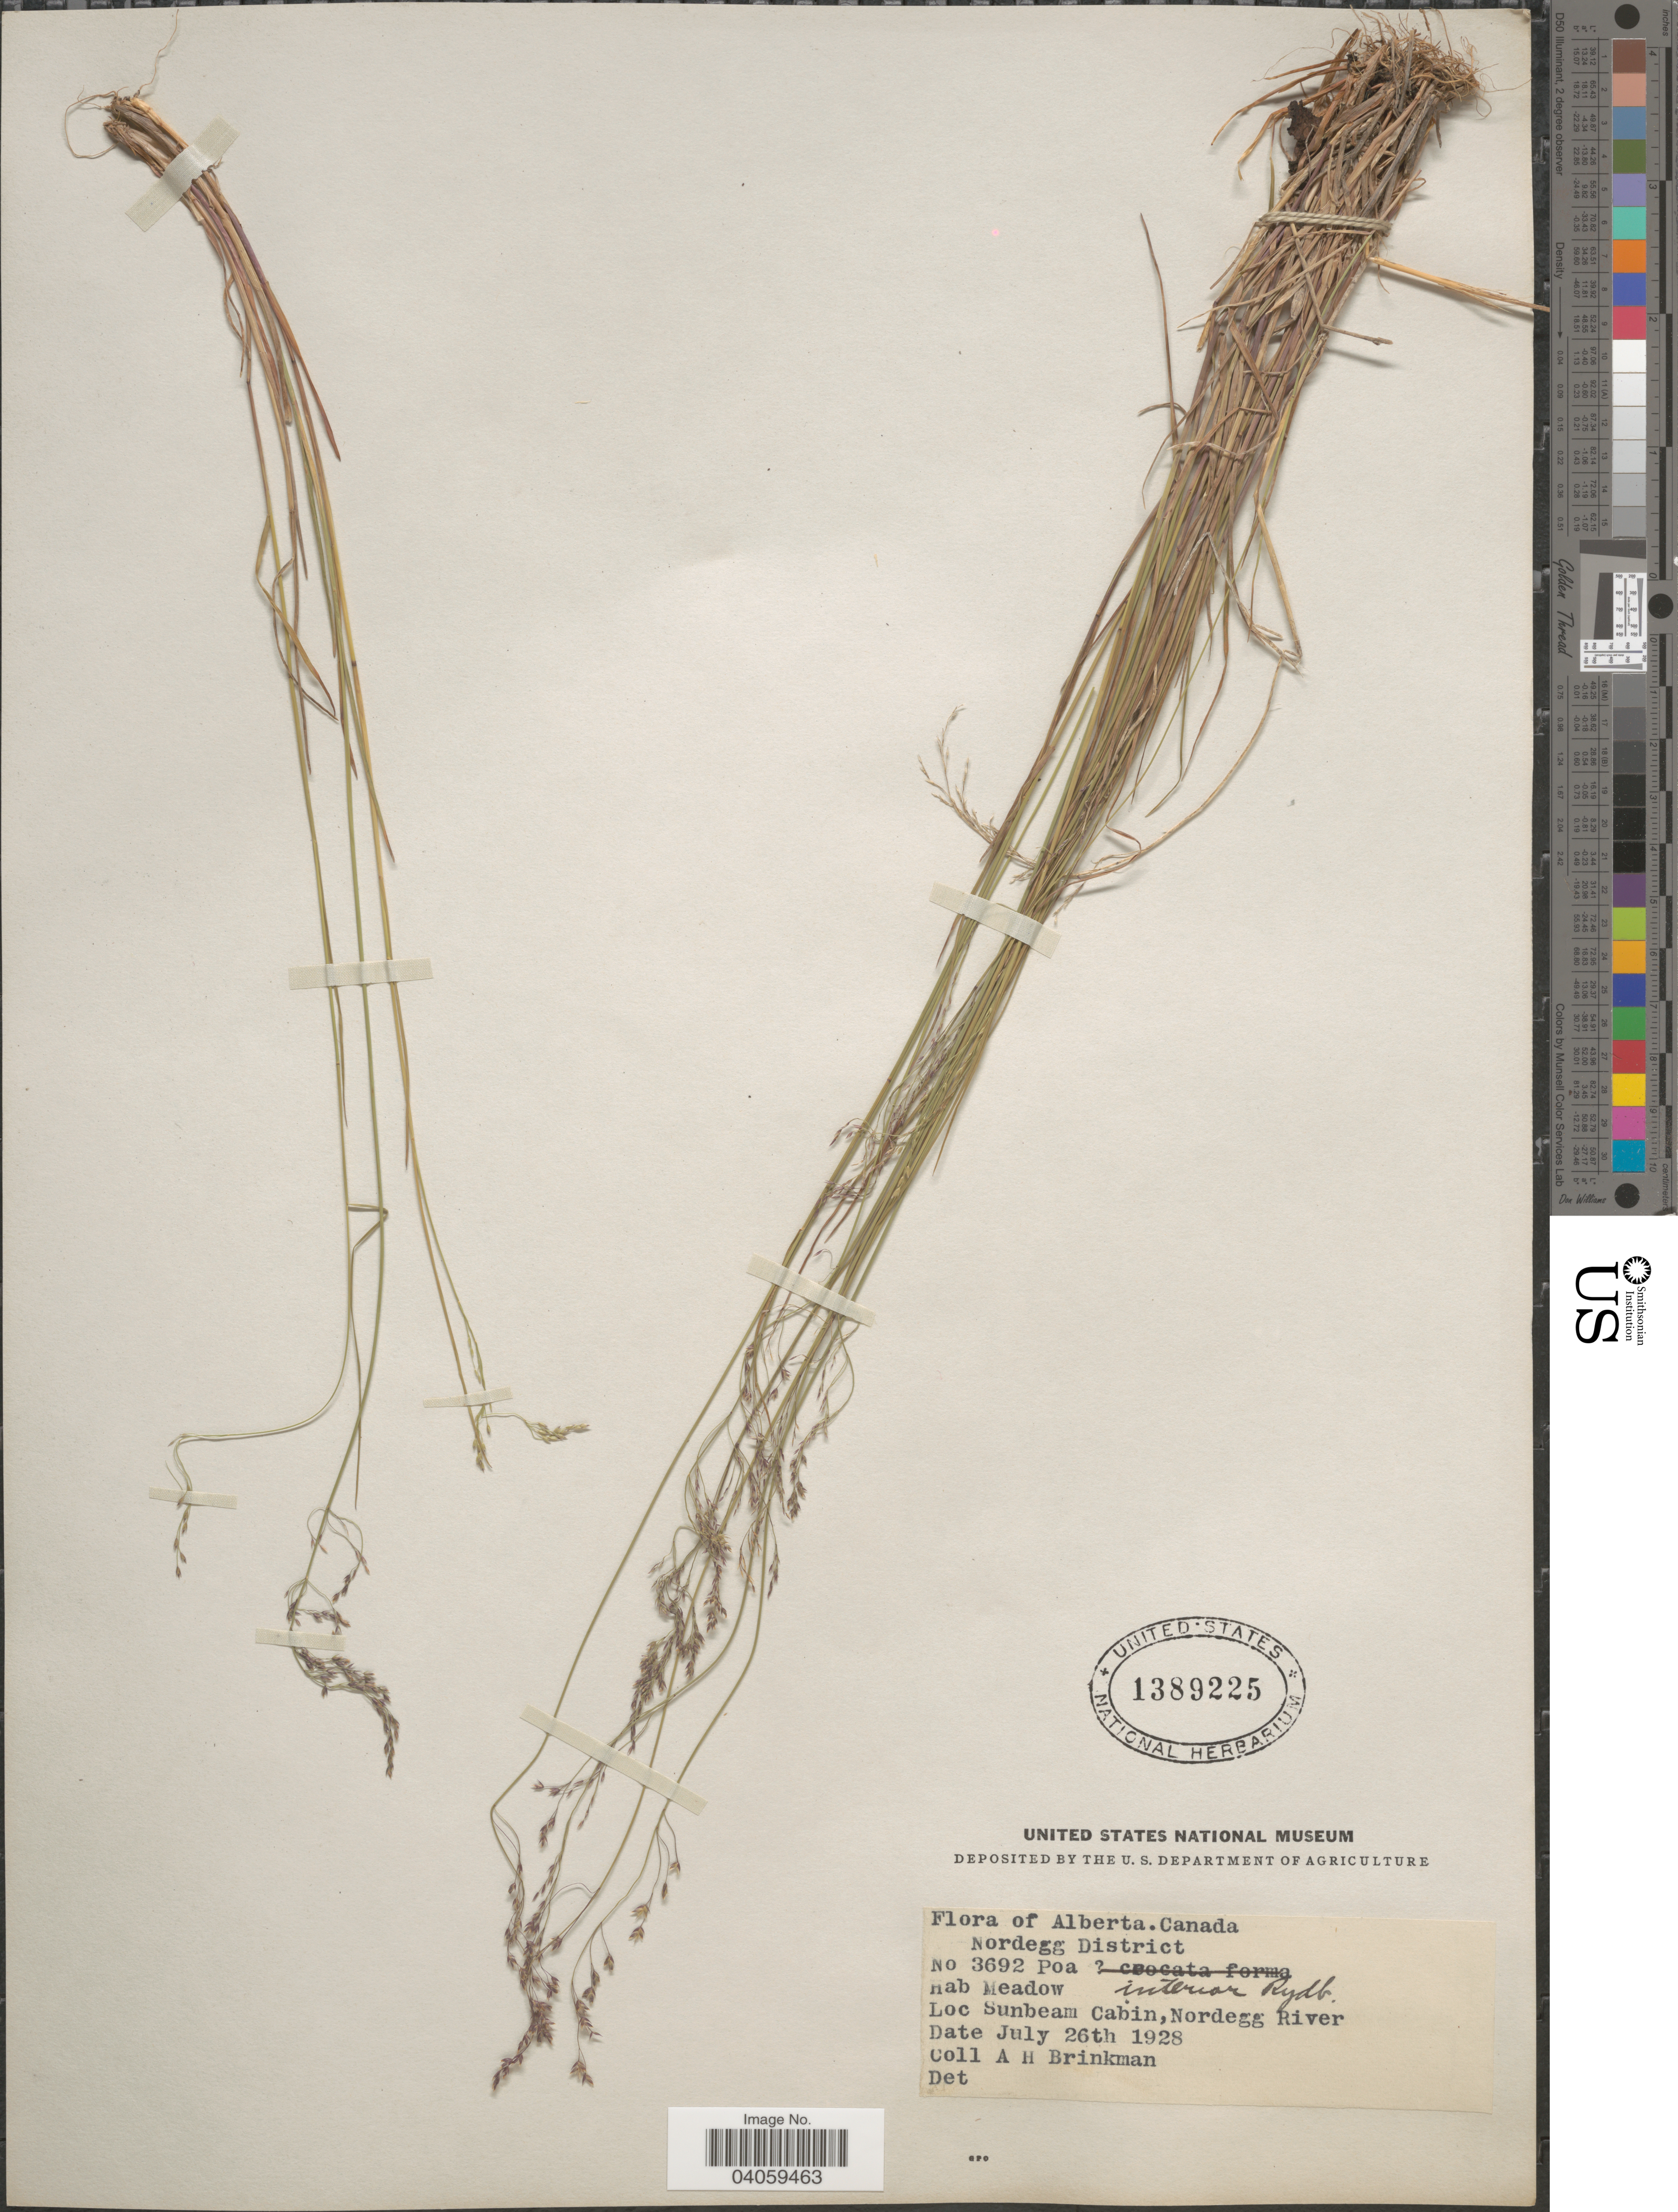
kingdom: Plantae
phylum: Tracheophyta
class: Liliopsida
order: Poales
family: Poaceae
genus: Poa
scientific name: Poa interior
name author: Rydb.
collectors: A. Brinkman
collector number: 3692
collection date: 1928-07-26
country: Canada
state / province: Alberta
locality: Nordegg District. Meadow. Sunbeam Cabin, Nordegg River.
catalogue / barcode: US 1389225